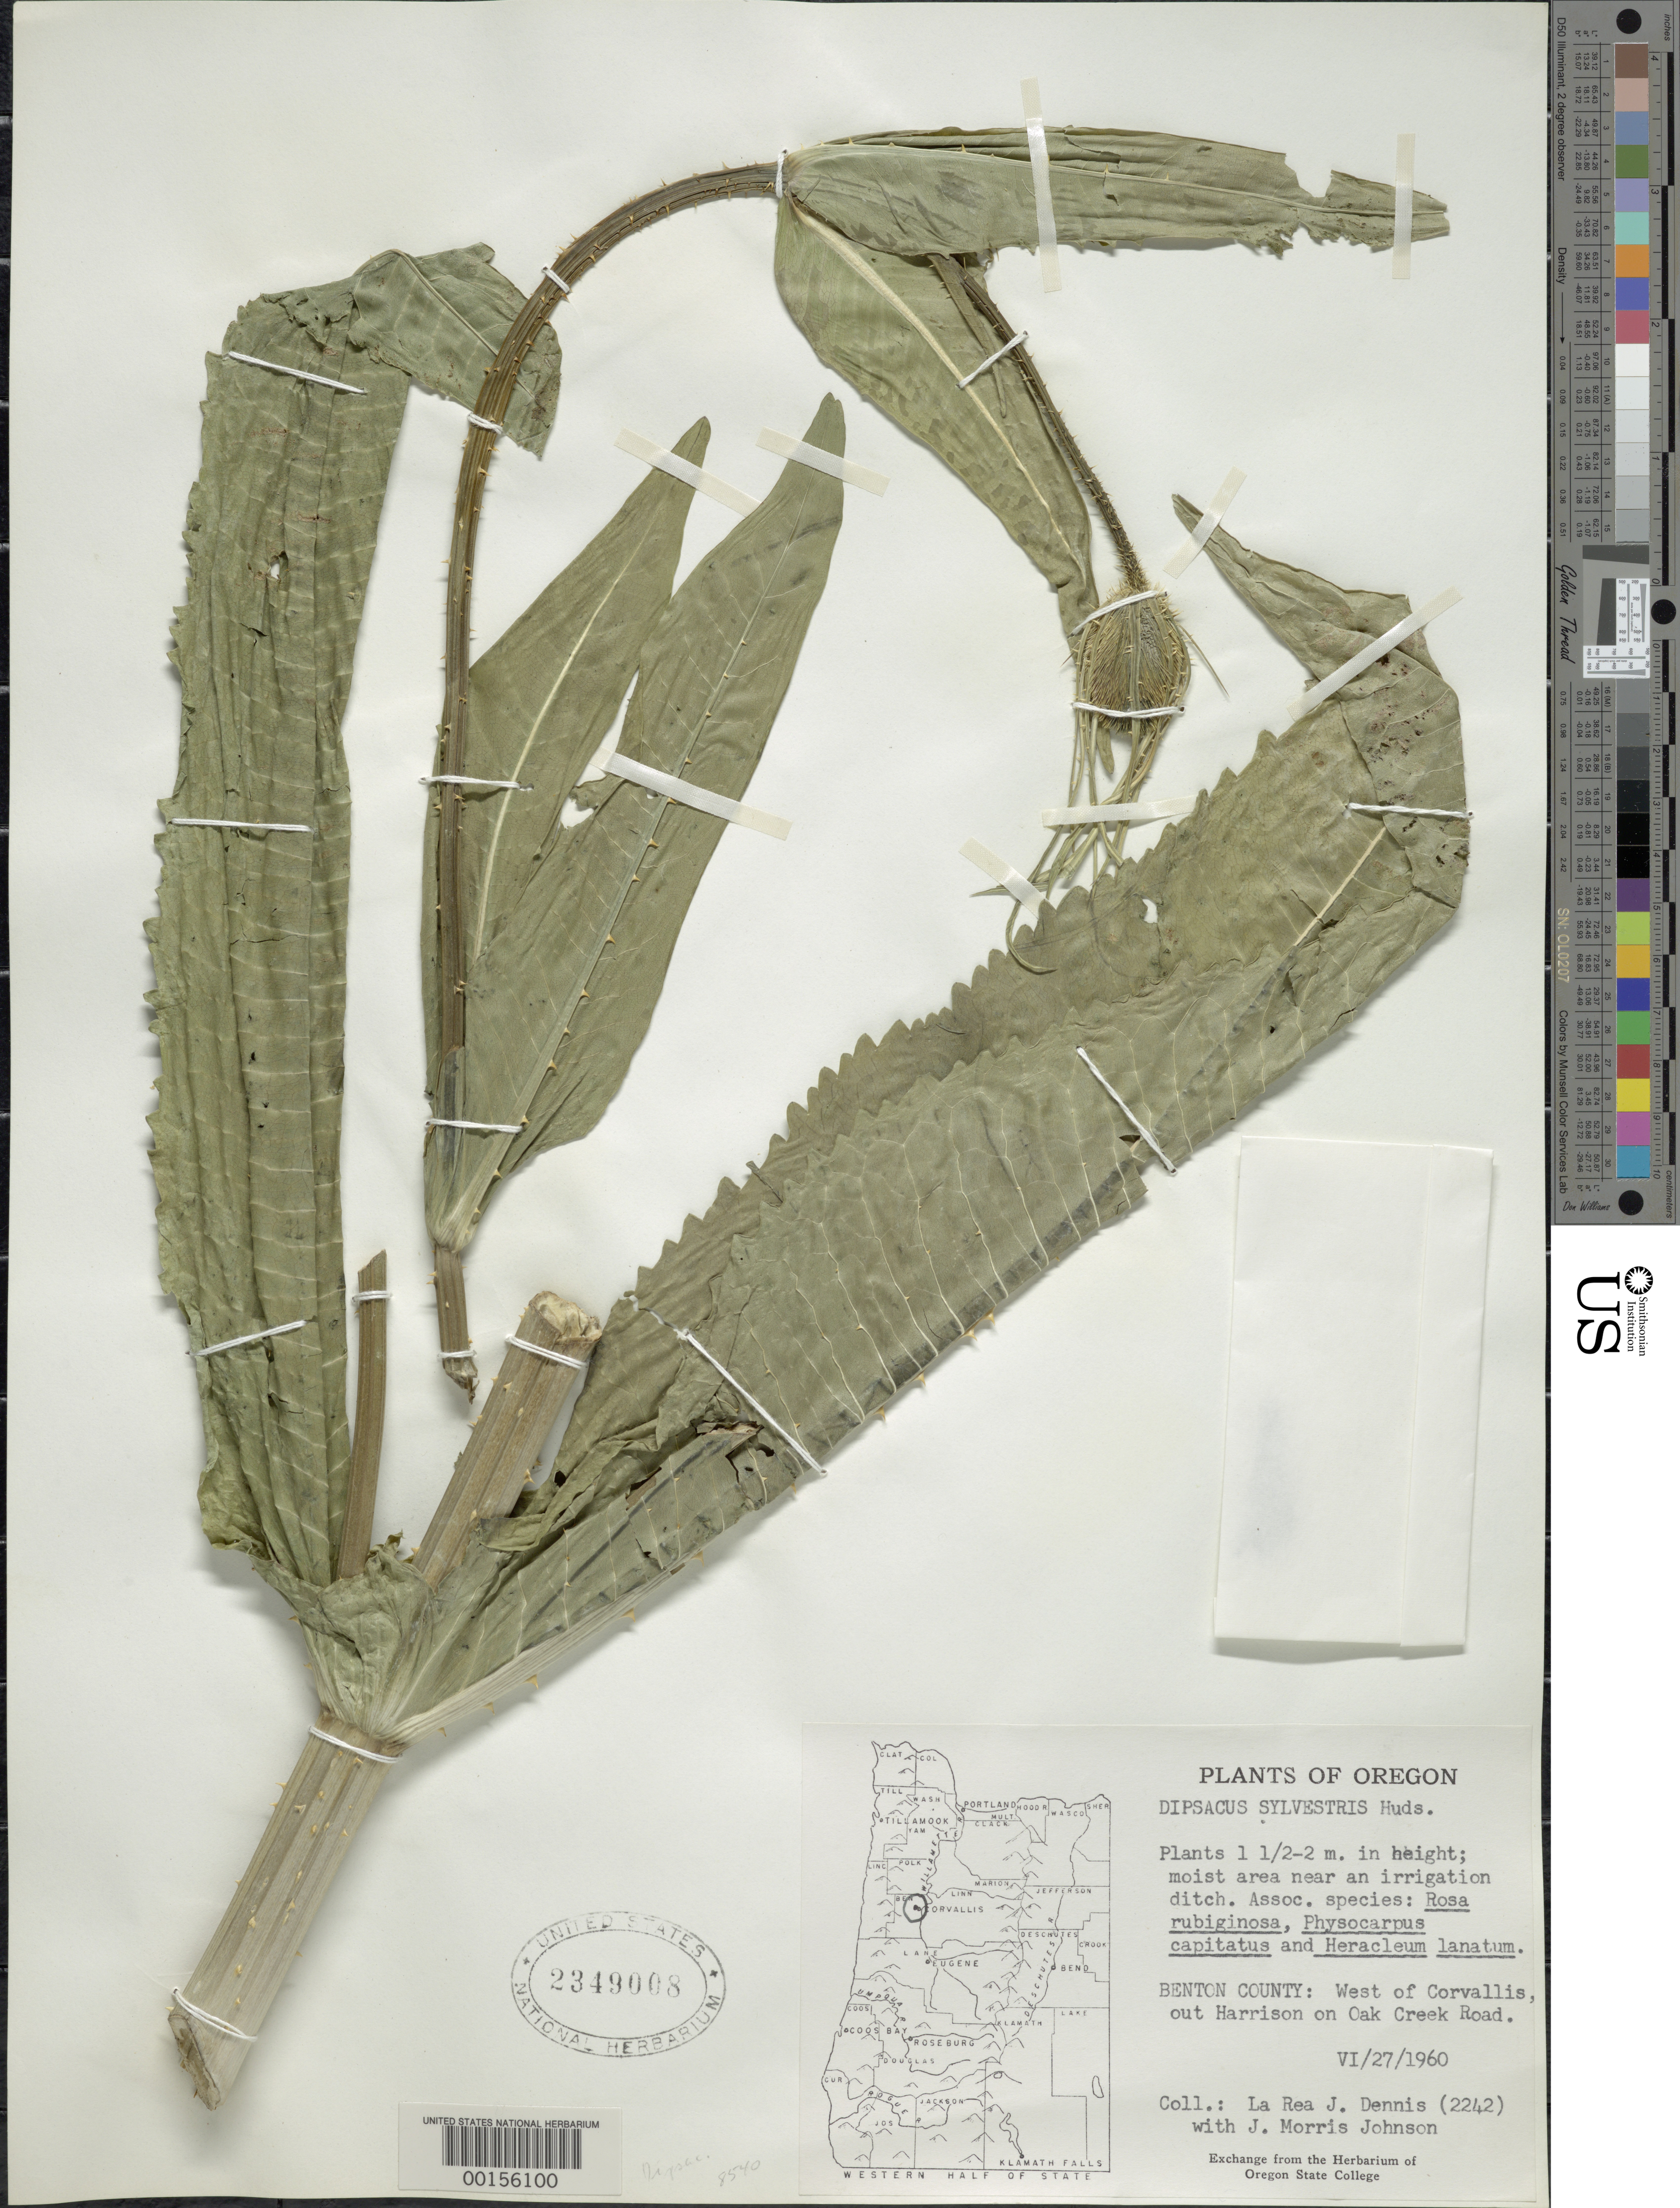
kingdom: Plantae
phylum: Tracheophyta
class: Magnoliopsida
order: Dipsacales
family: Caprifoliaceae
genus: Dipsacus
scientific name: Dipsacus sylvestris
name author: Huds.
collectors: L. Dennis & J. M. Johnson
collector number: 2242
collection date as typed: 27 Jun 1960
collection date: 1960-06-27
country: United States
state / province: Oregon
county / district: Benton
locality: W of Corvallis out Harrison on Oak Creek Road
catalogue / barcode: US 2349008